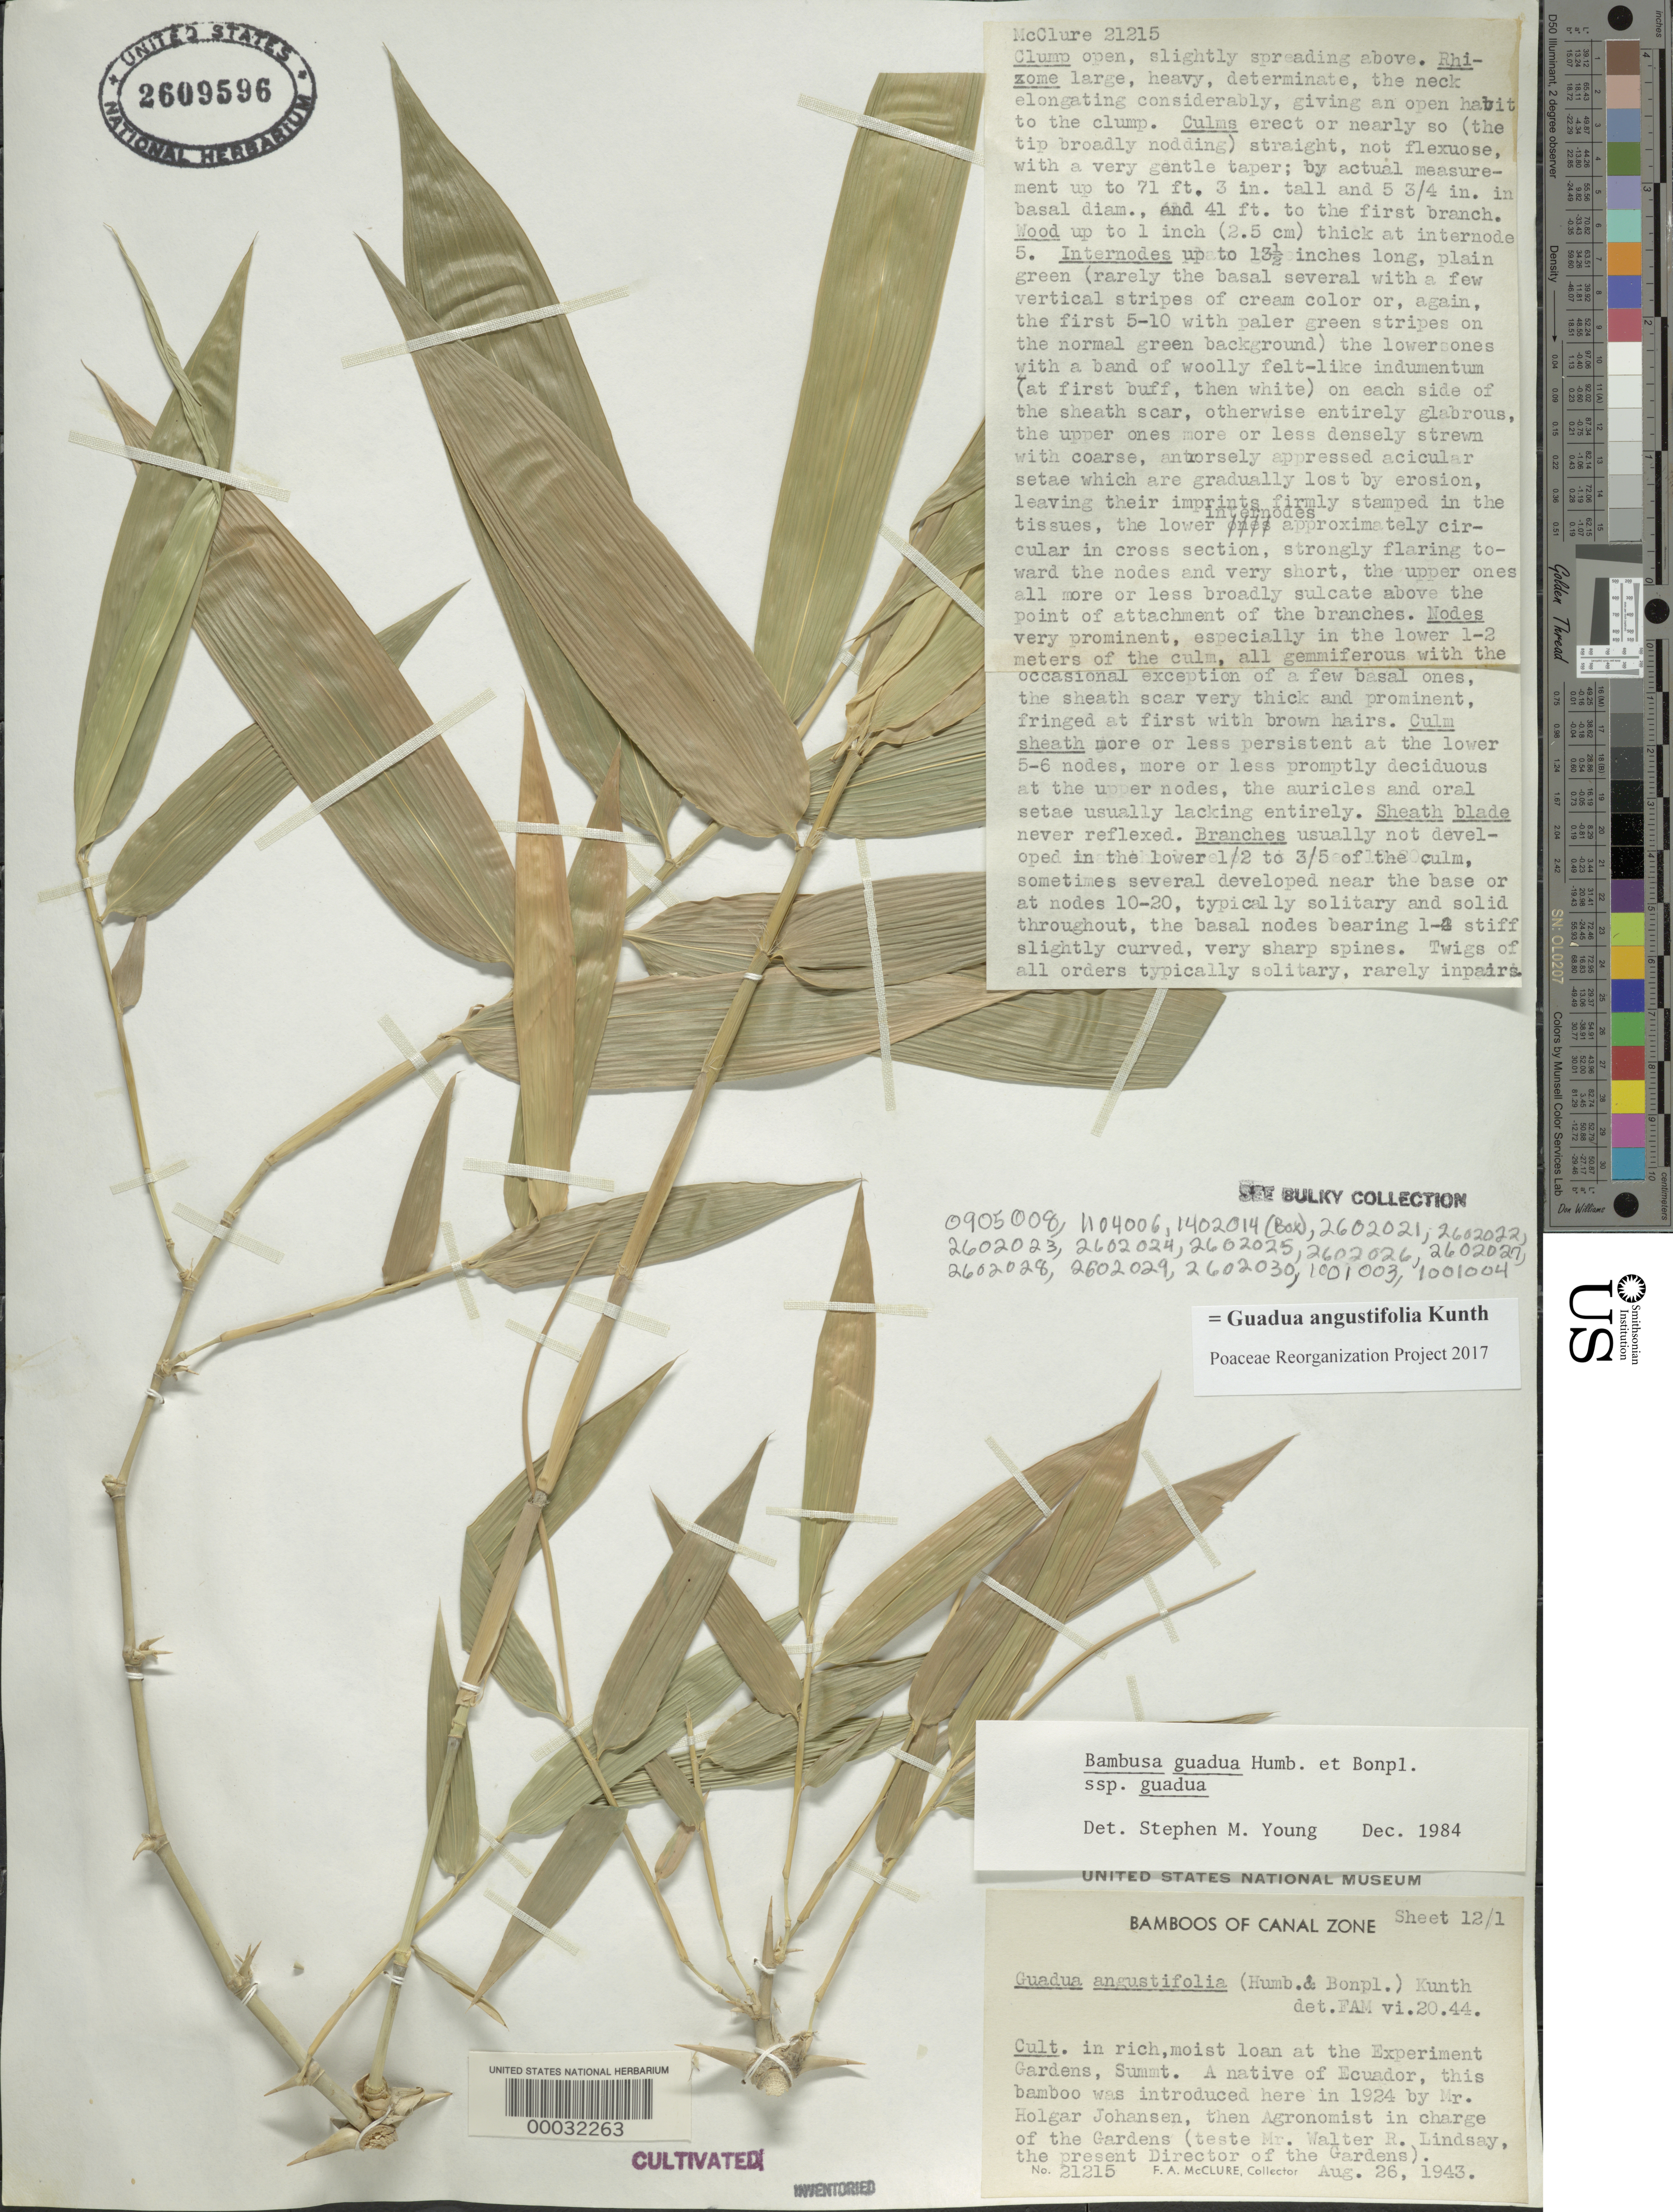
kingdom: Plantae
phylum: Tracheophyta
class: Liliopsida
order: Poales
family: Poaceae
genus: Guadua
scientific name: Guadua angustifolia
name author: Kunth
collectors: F. A. McClure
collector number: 21215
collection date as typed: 26 Aug 1943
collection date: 1943-08-26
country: Panama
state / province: Panamá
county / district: Canal Zone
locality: Experimental Gardens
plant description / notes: Introduced from Ecuador by Holgar Johansen 1924, ski pole experiment (see set of sheets five and bulky objects as well).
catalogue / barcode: US 2609596